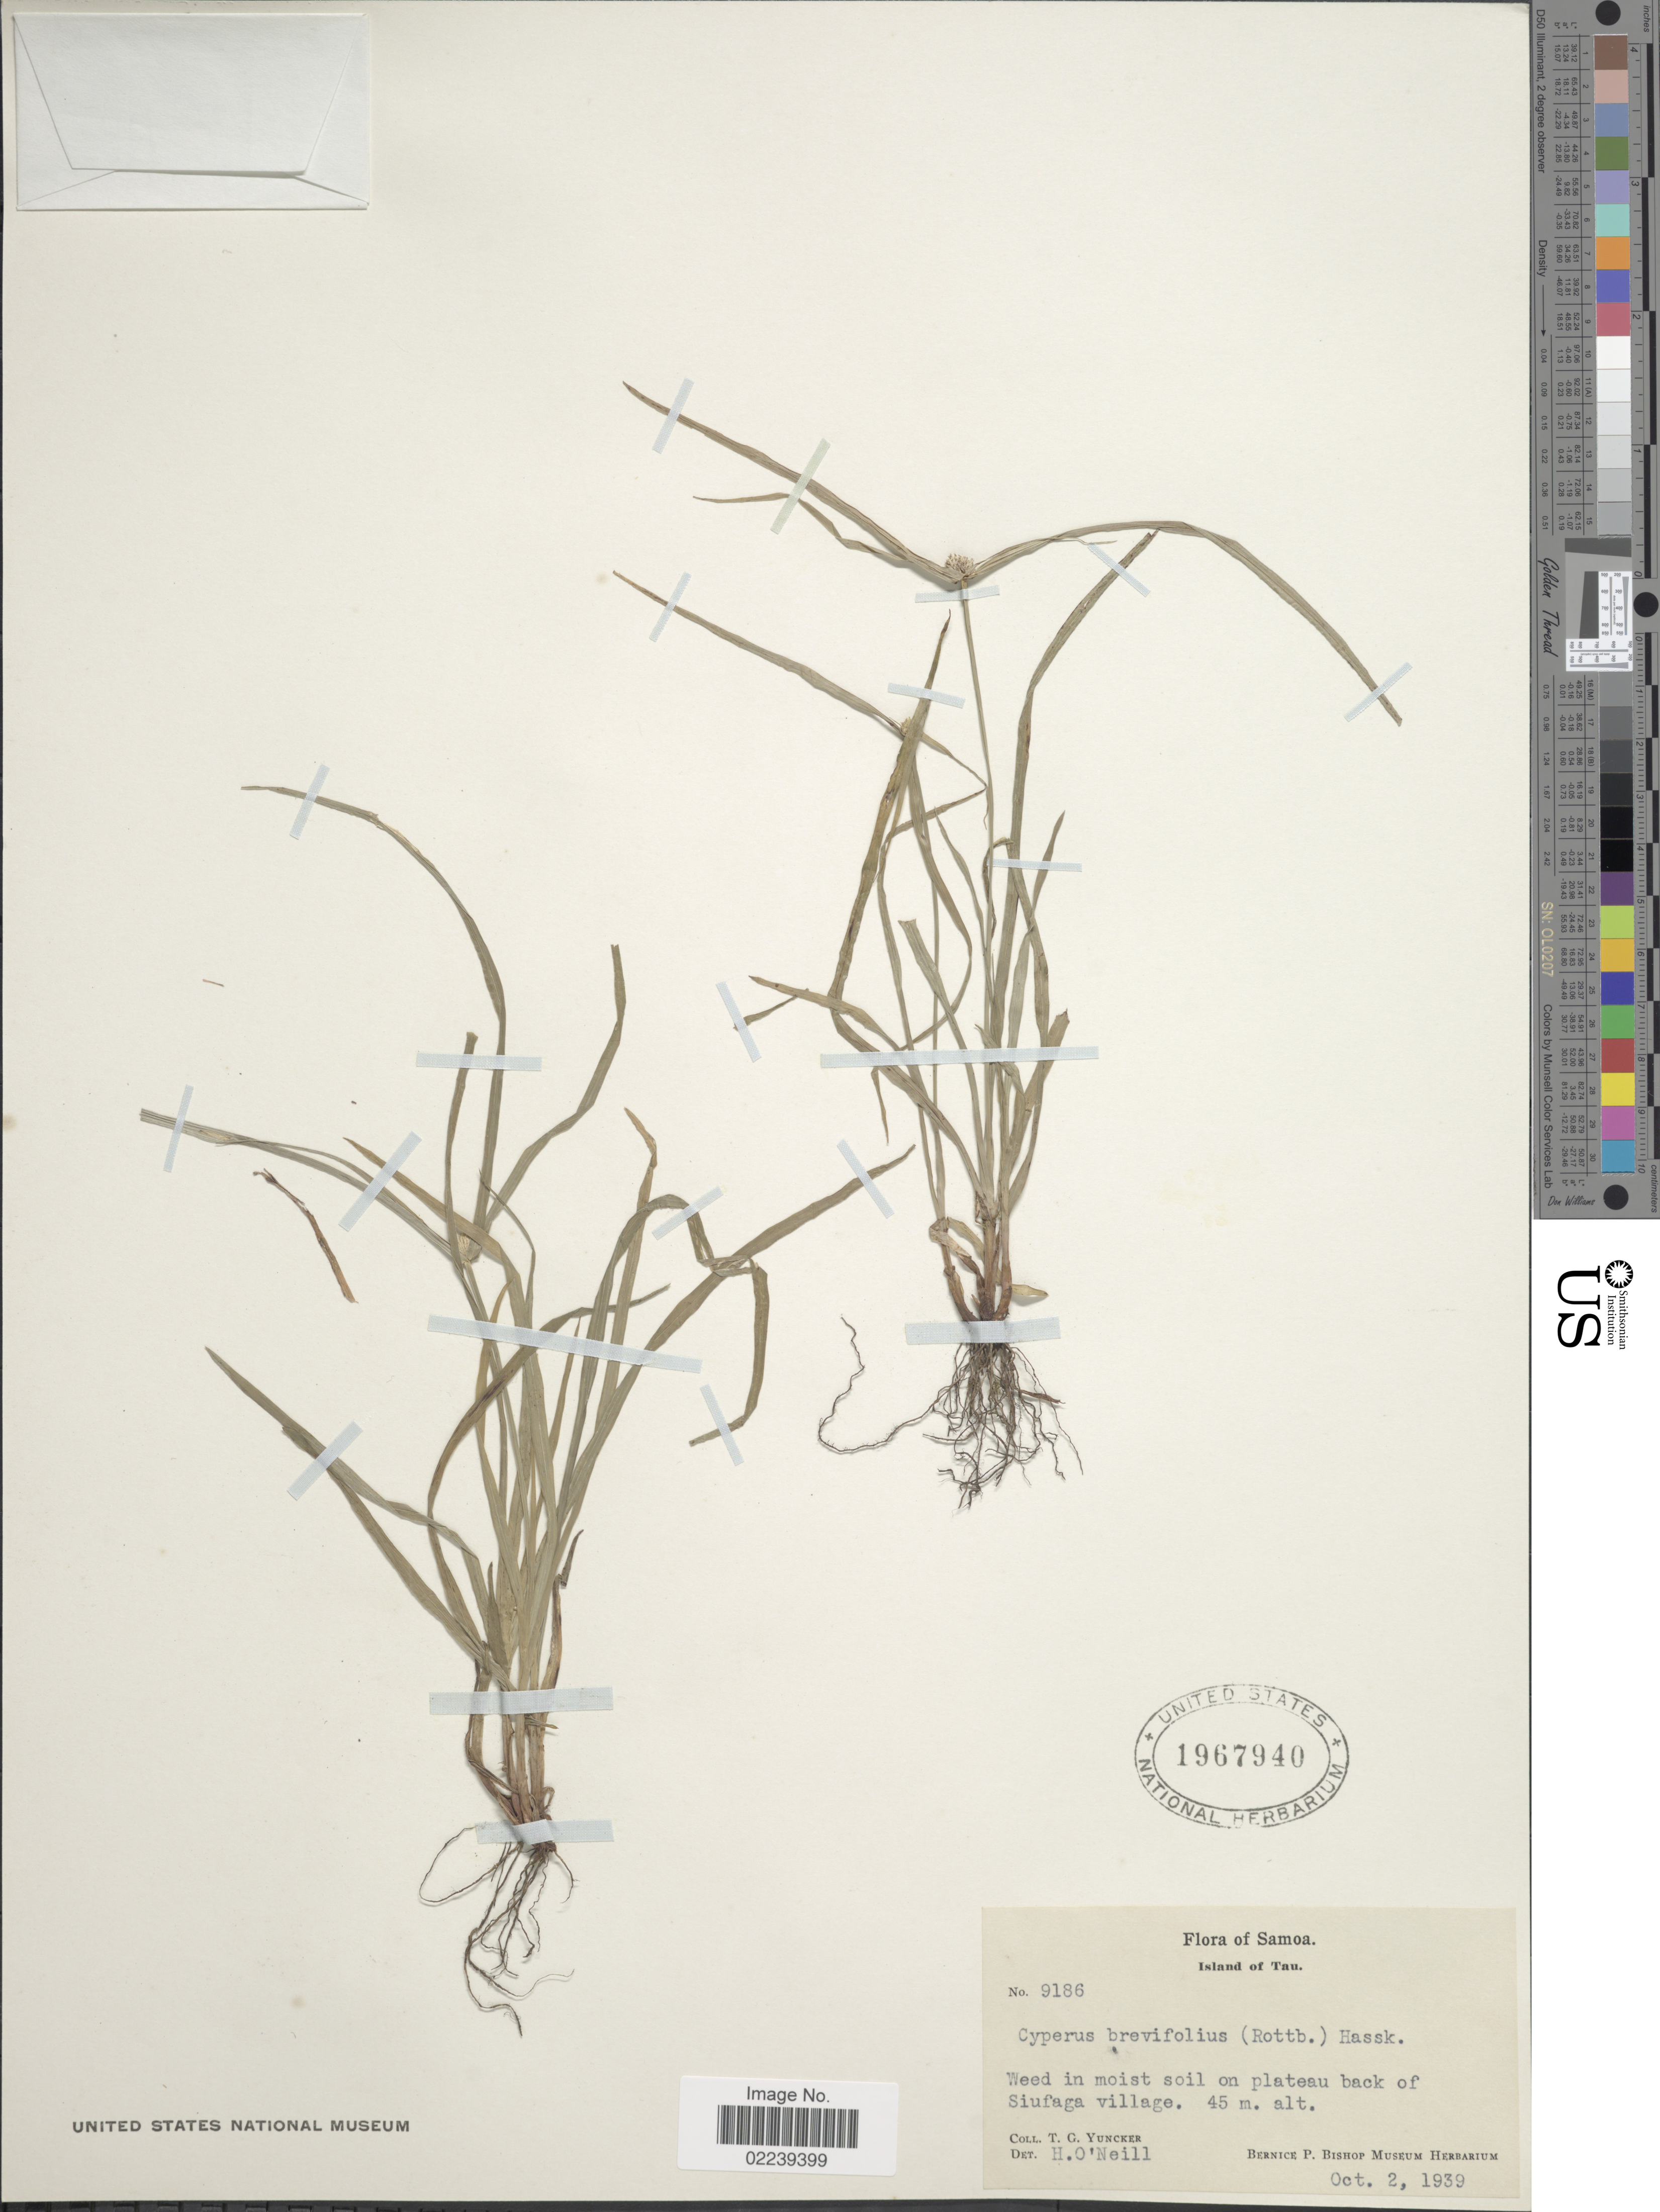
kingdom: Plantae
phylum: Tracheophyta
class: Liliopsida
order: Poales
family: Cyperaceae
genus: Cyperus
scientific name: Cyperus mindorensis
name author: (Steud.) Huygh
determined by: Strong, M. T., (US), Smithsonian Institution - National Museum of Natural History (UNITED STATES)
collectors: T. G. Yuncker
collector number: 9186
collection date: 1939-10-02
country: American Samoa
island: Tau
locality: Samoa, Island of Tau, Weed in moist soil on plateau back of Siufaga village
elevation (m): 45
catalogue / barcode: US 1967940